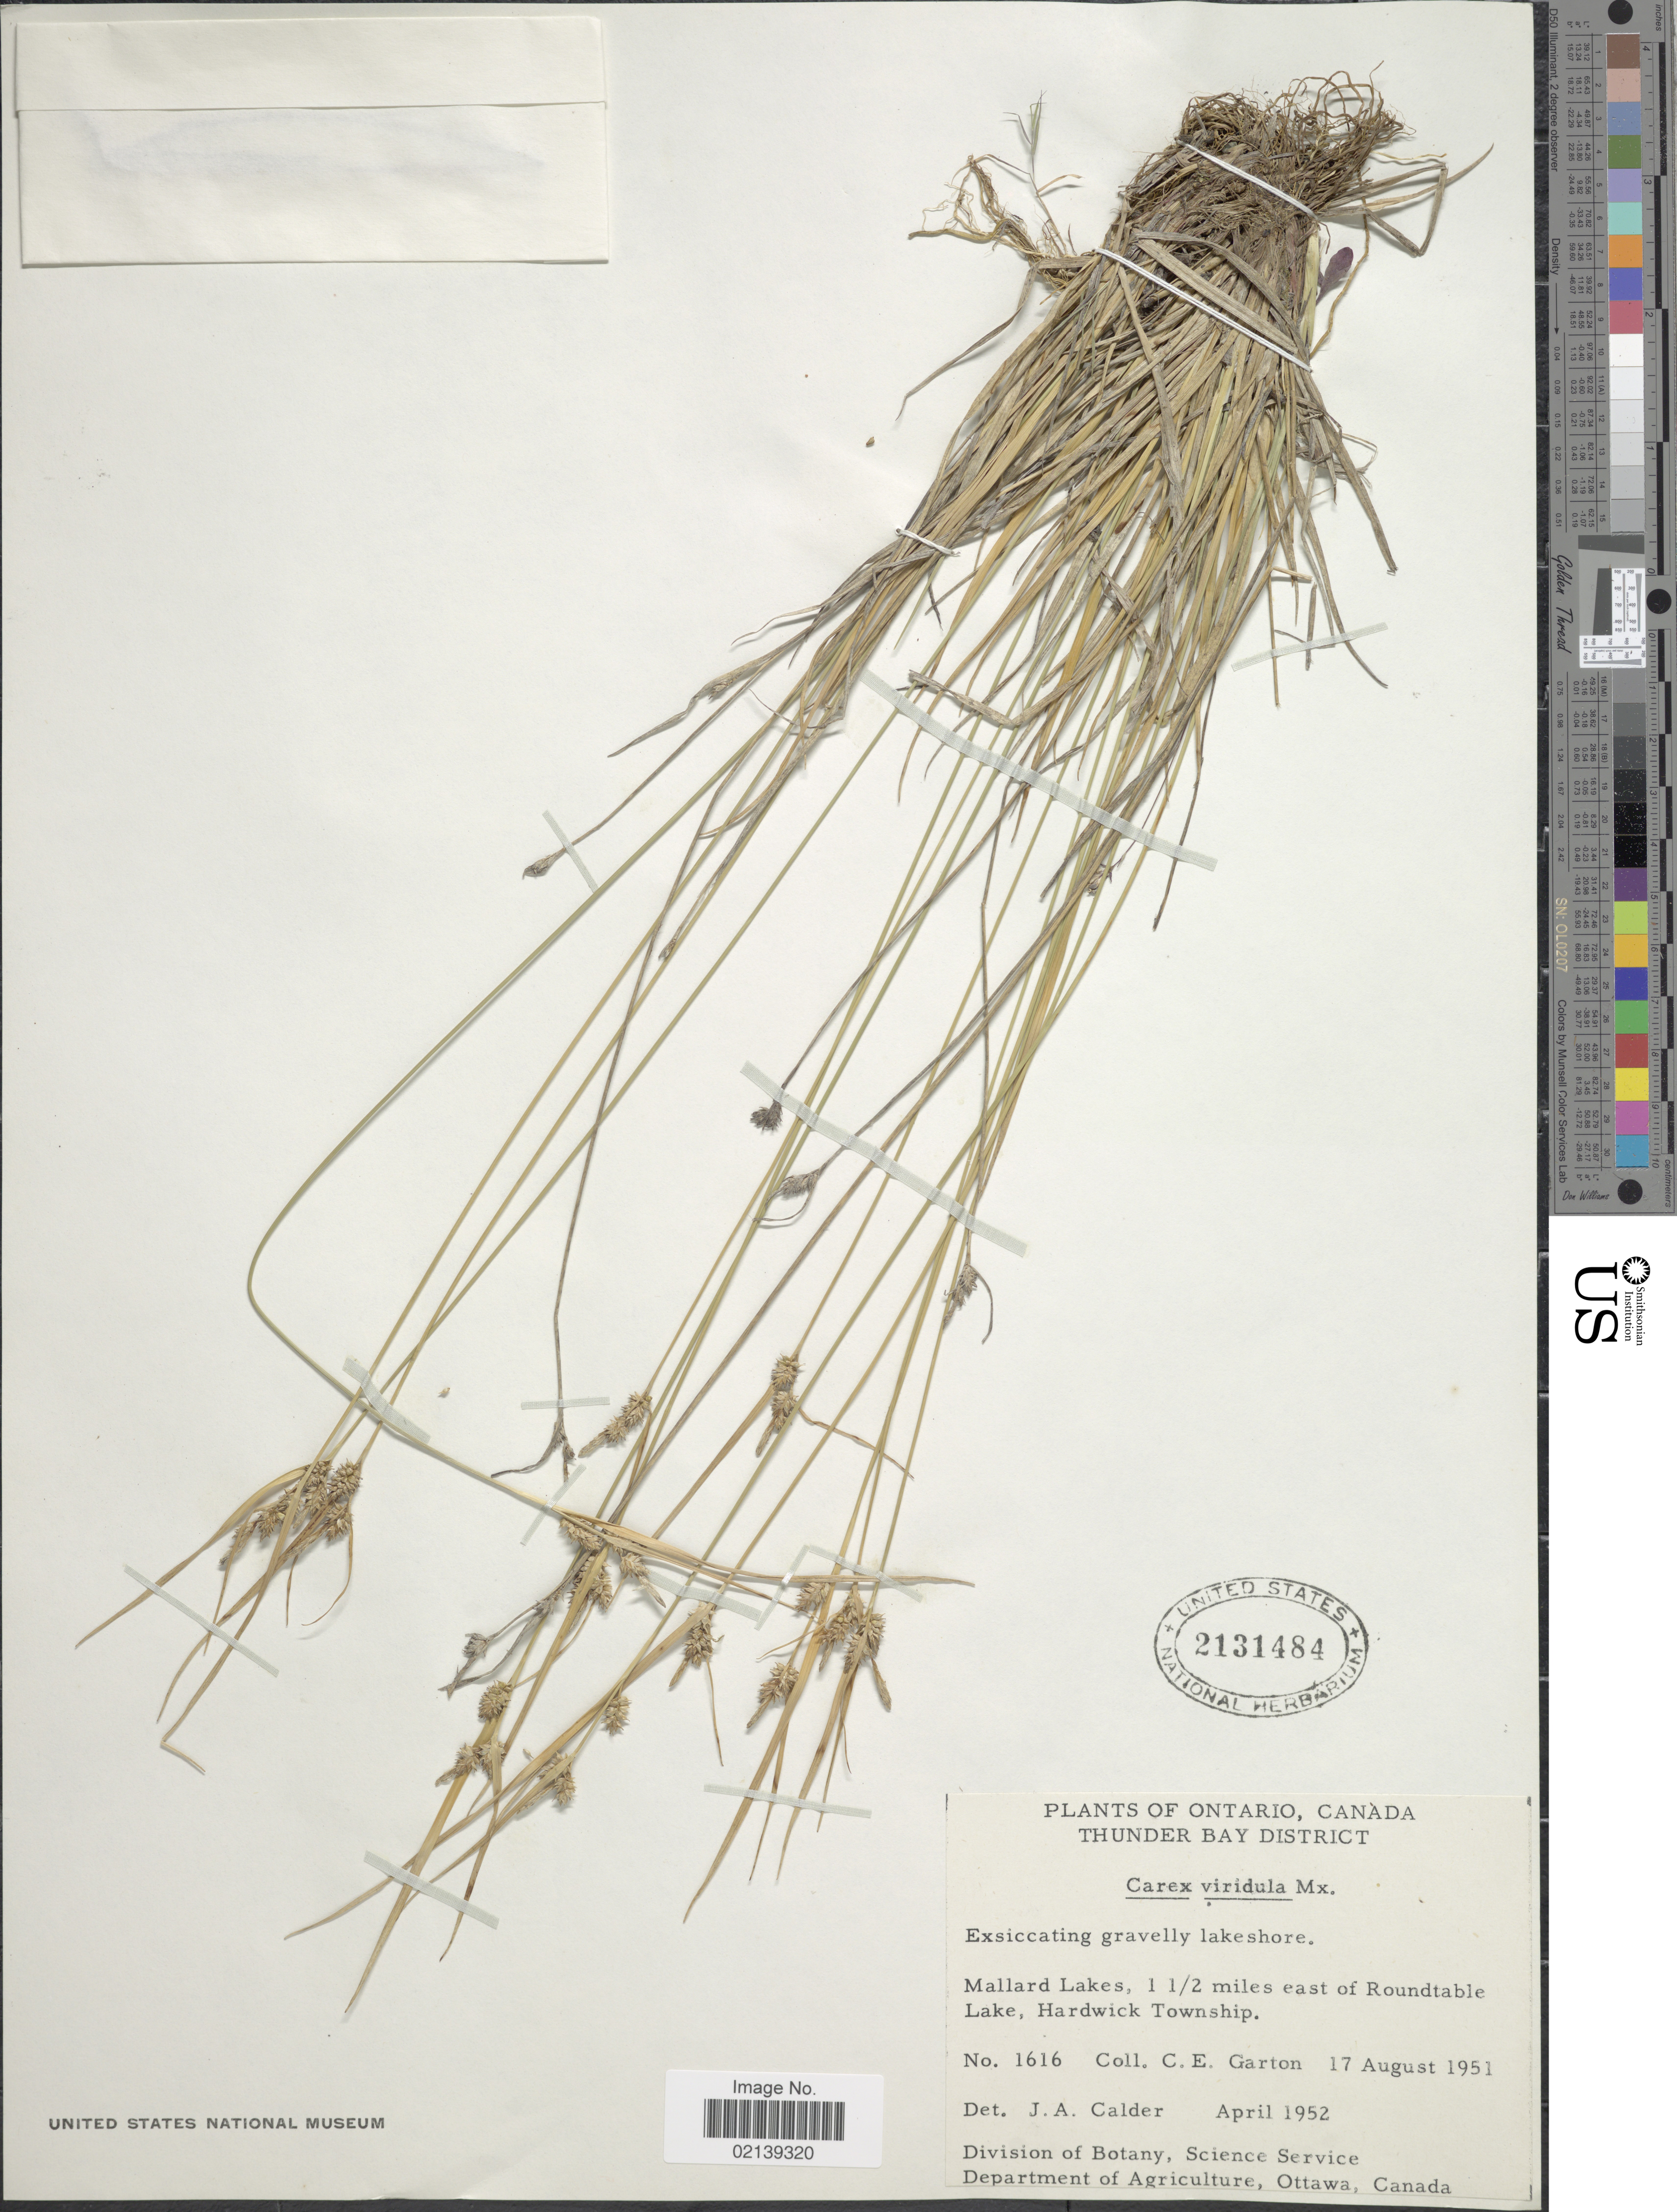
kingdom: Plantae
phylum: Tracheophyta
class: Liliopsida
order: Poales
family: Cyperaceae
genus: Carex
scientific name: Carex oederi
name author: Retz.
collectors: C. E. Garton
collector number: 1616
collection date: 1951-08-17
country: Canada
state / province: Ontario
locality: Thunder Bay District, Mallard Lakes, 1 1/2 miles east of Roundtable Lake, Hardwick Township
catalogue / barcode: US 2131484